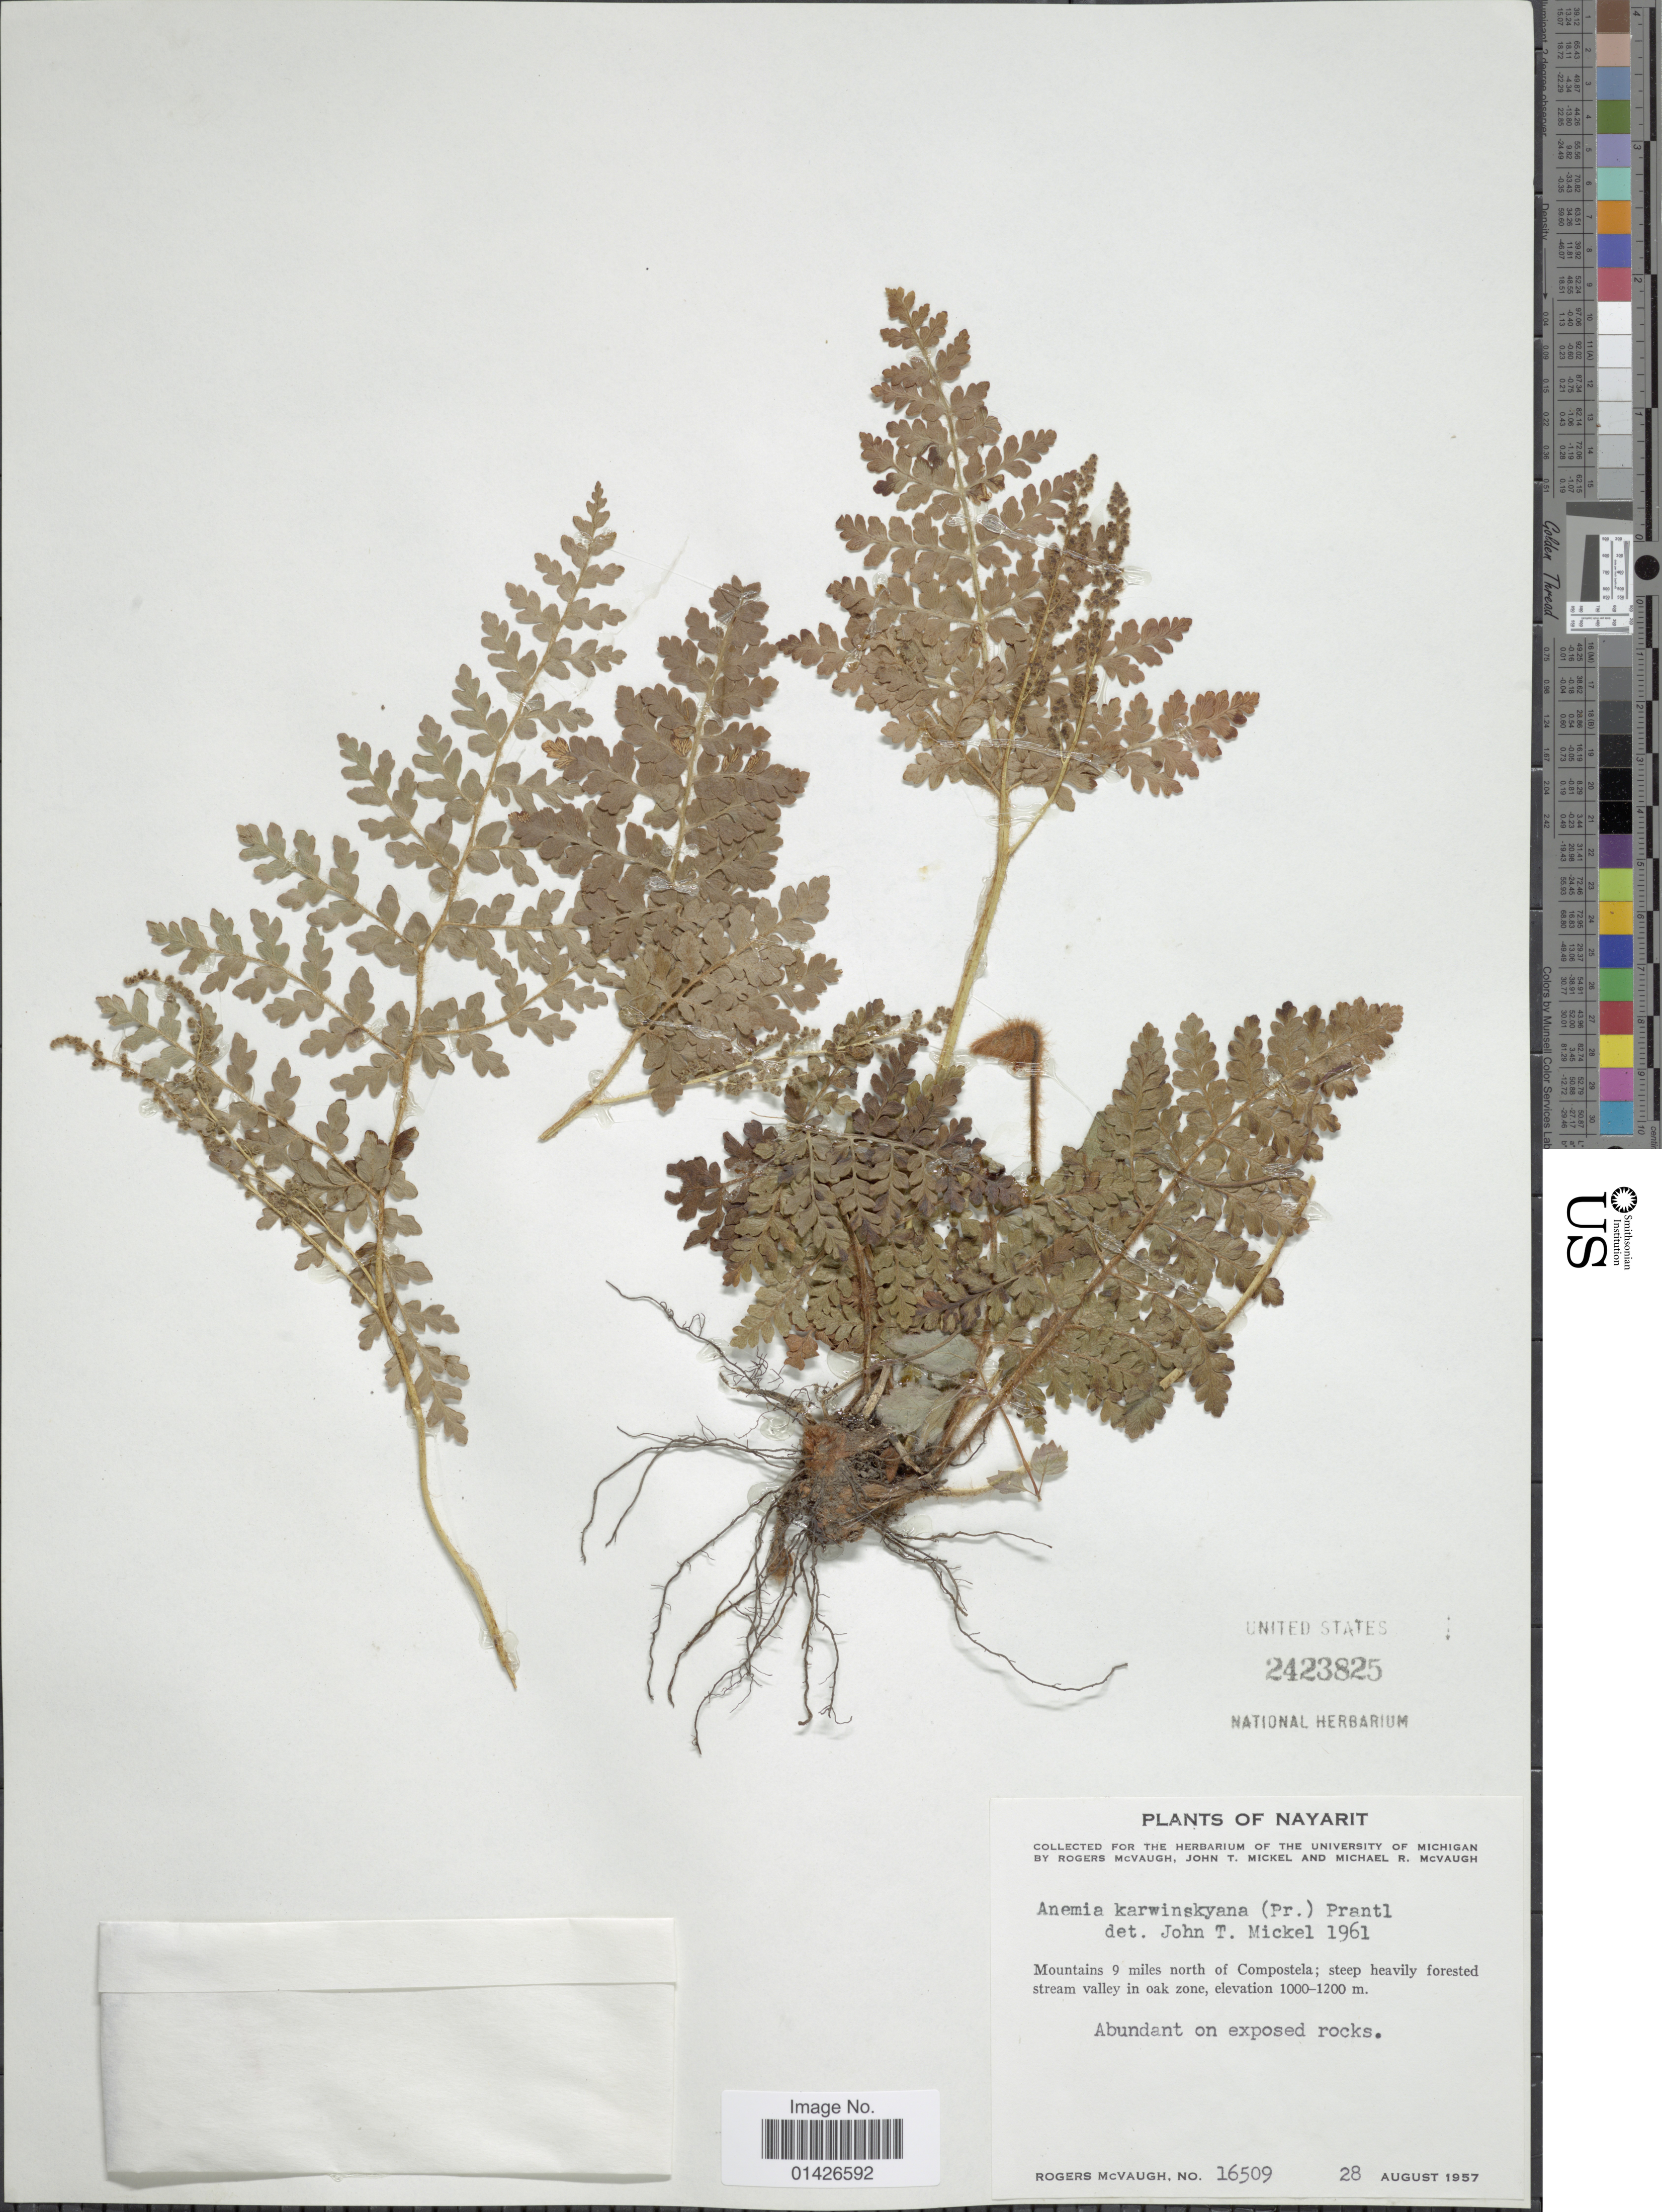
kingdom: Plantae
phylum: Tracheophyta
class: Polypodiopsida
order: Schizaeales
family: Anemiaceae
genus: Anemia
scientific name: Anemia karwinskyana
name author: (C. Presl) Prantl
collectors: R. McVaugh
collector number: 16509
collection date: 1957-08-28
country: Mexico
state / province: Nayarit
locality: Mountains 9 miles north of Compostela, steep heavily forested stream valley in oak zone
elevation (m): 1000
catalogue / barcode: US 2423825